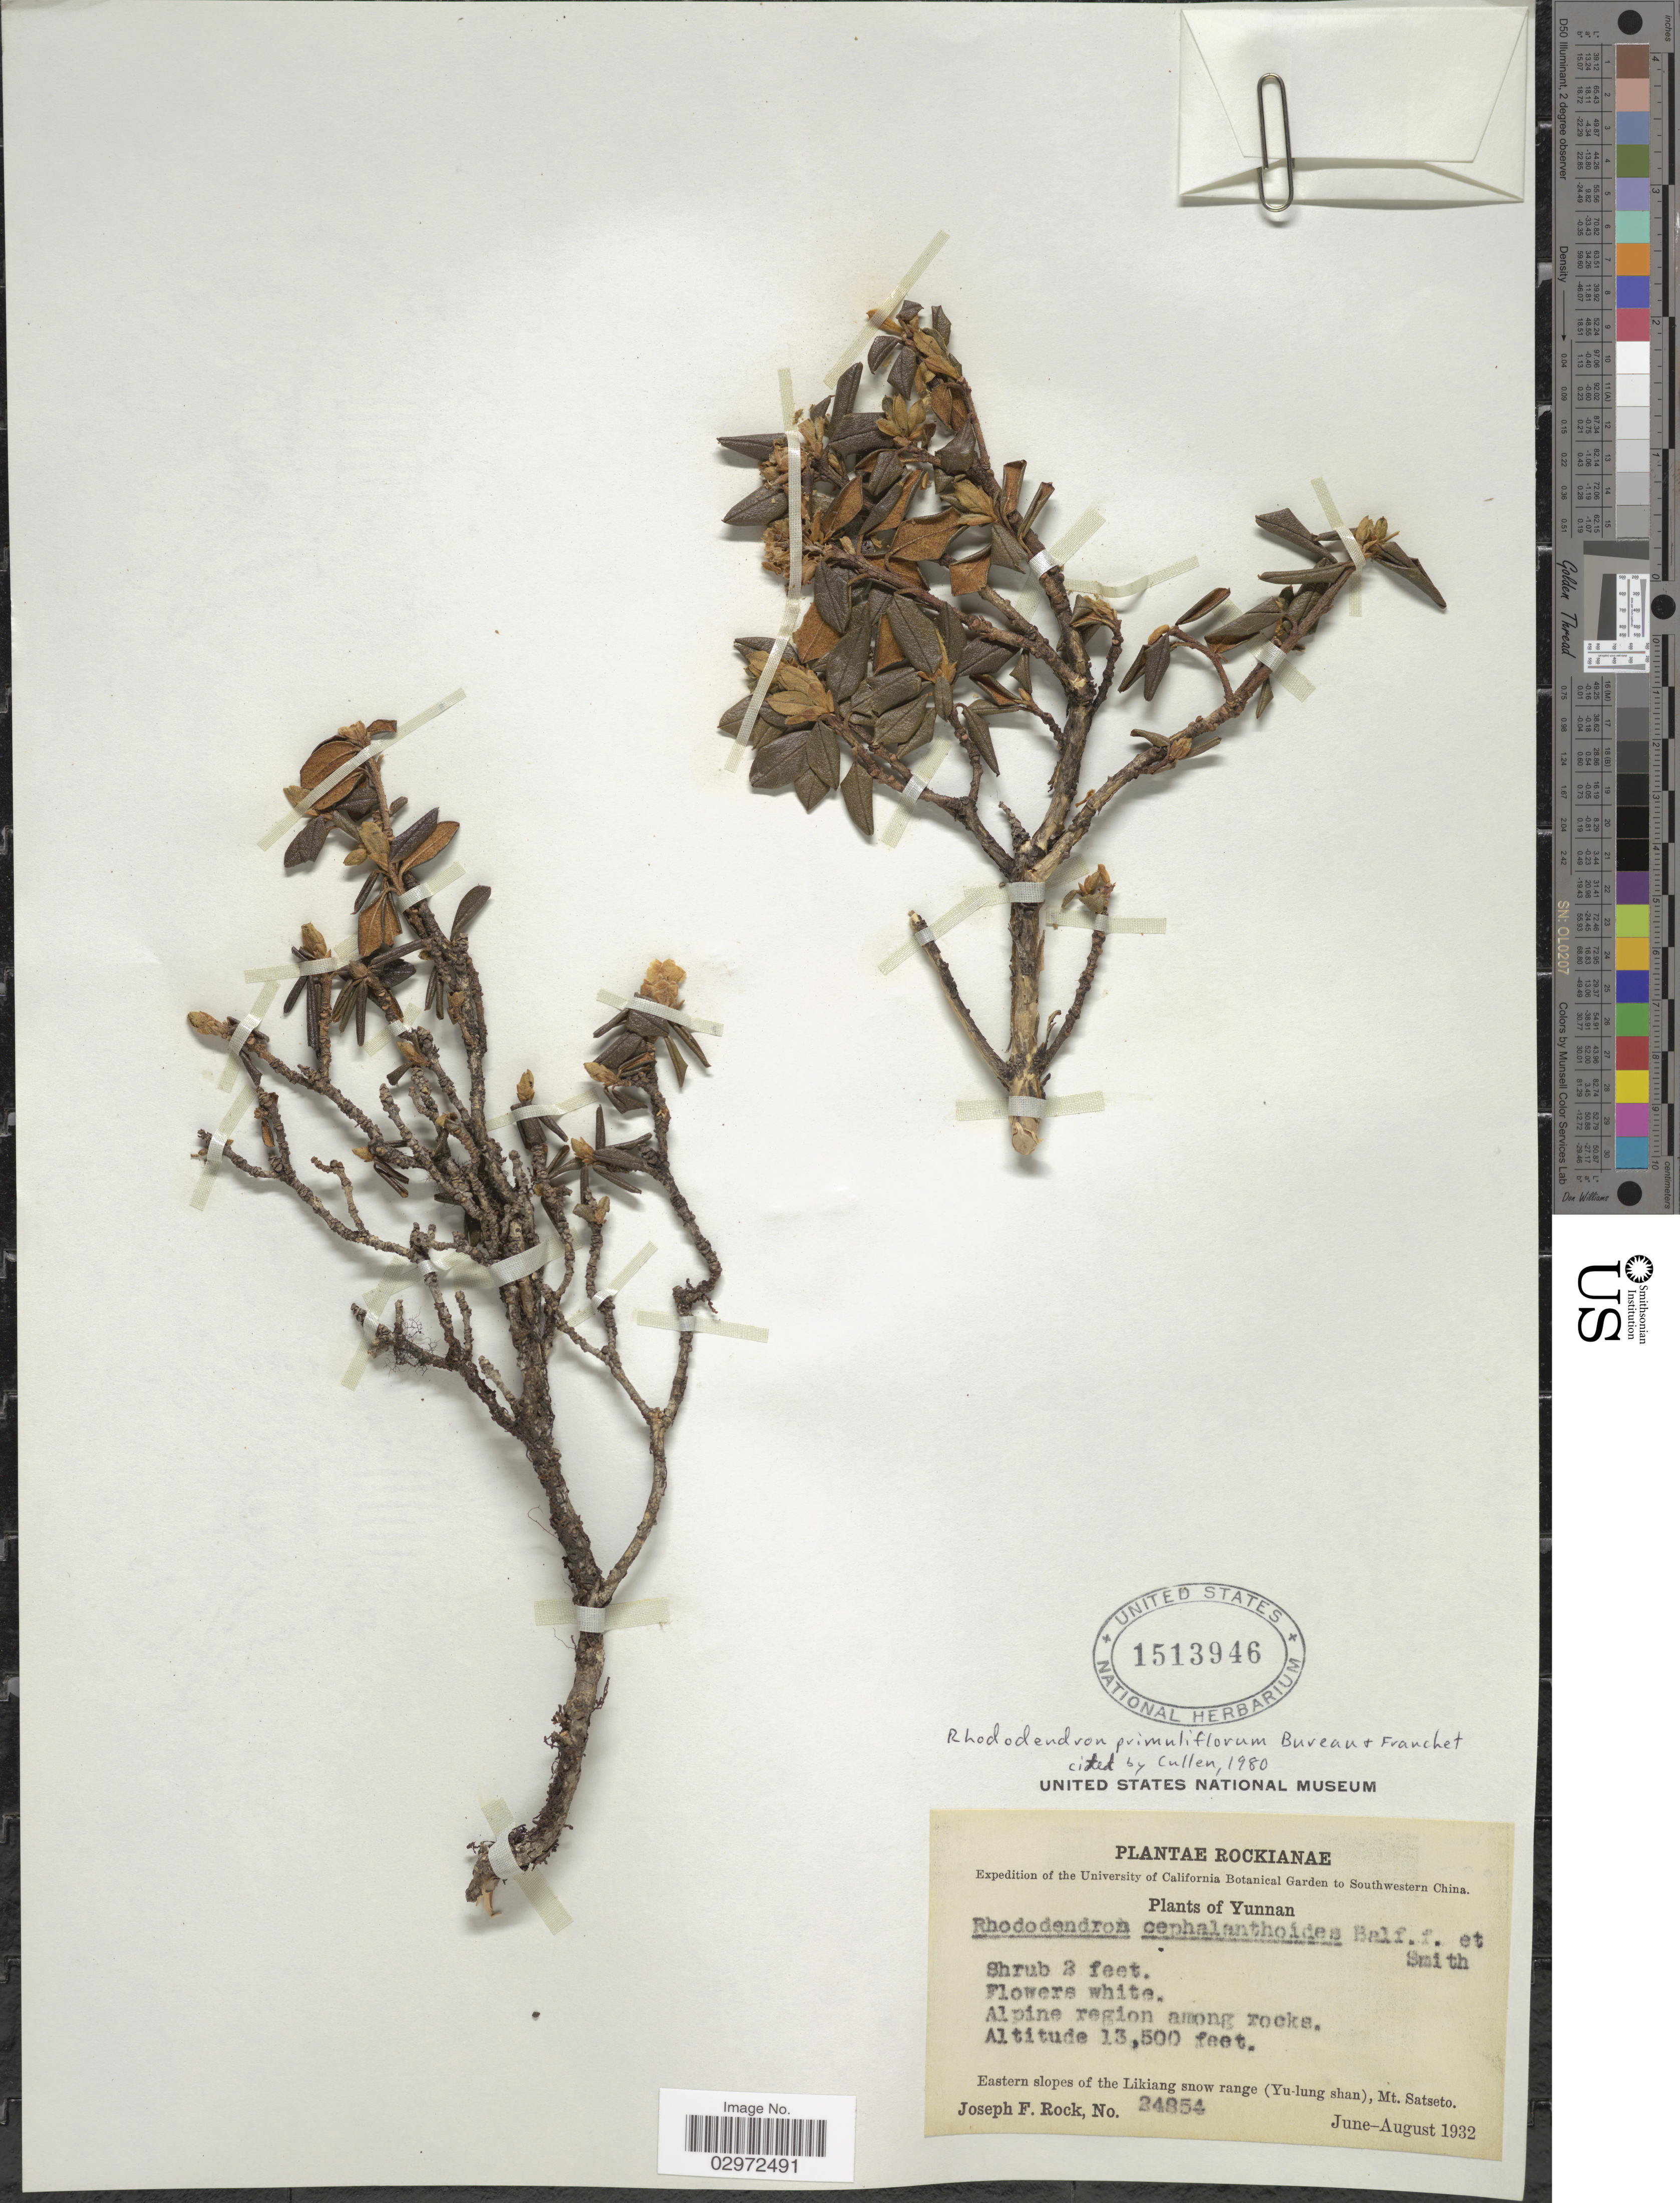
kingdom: Plantae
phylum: Tracheophyta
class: Magnoliopsida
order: Ericales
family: Ericaceae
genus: Rhododendron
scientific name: Rhododendron primuliflorum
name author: É. Bureau & Franch.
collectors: J. F. Rock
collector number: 24854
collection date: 1932-06/1932-08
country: China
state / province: Yunnan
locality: Eastern slopes of the Likiang snow range (Yu-lung shan), Mt. Satseto. Alpine region among rocks.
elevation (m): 4115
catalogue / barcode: US 1513946